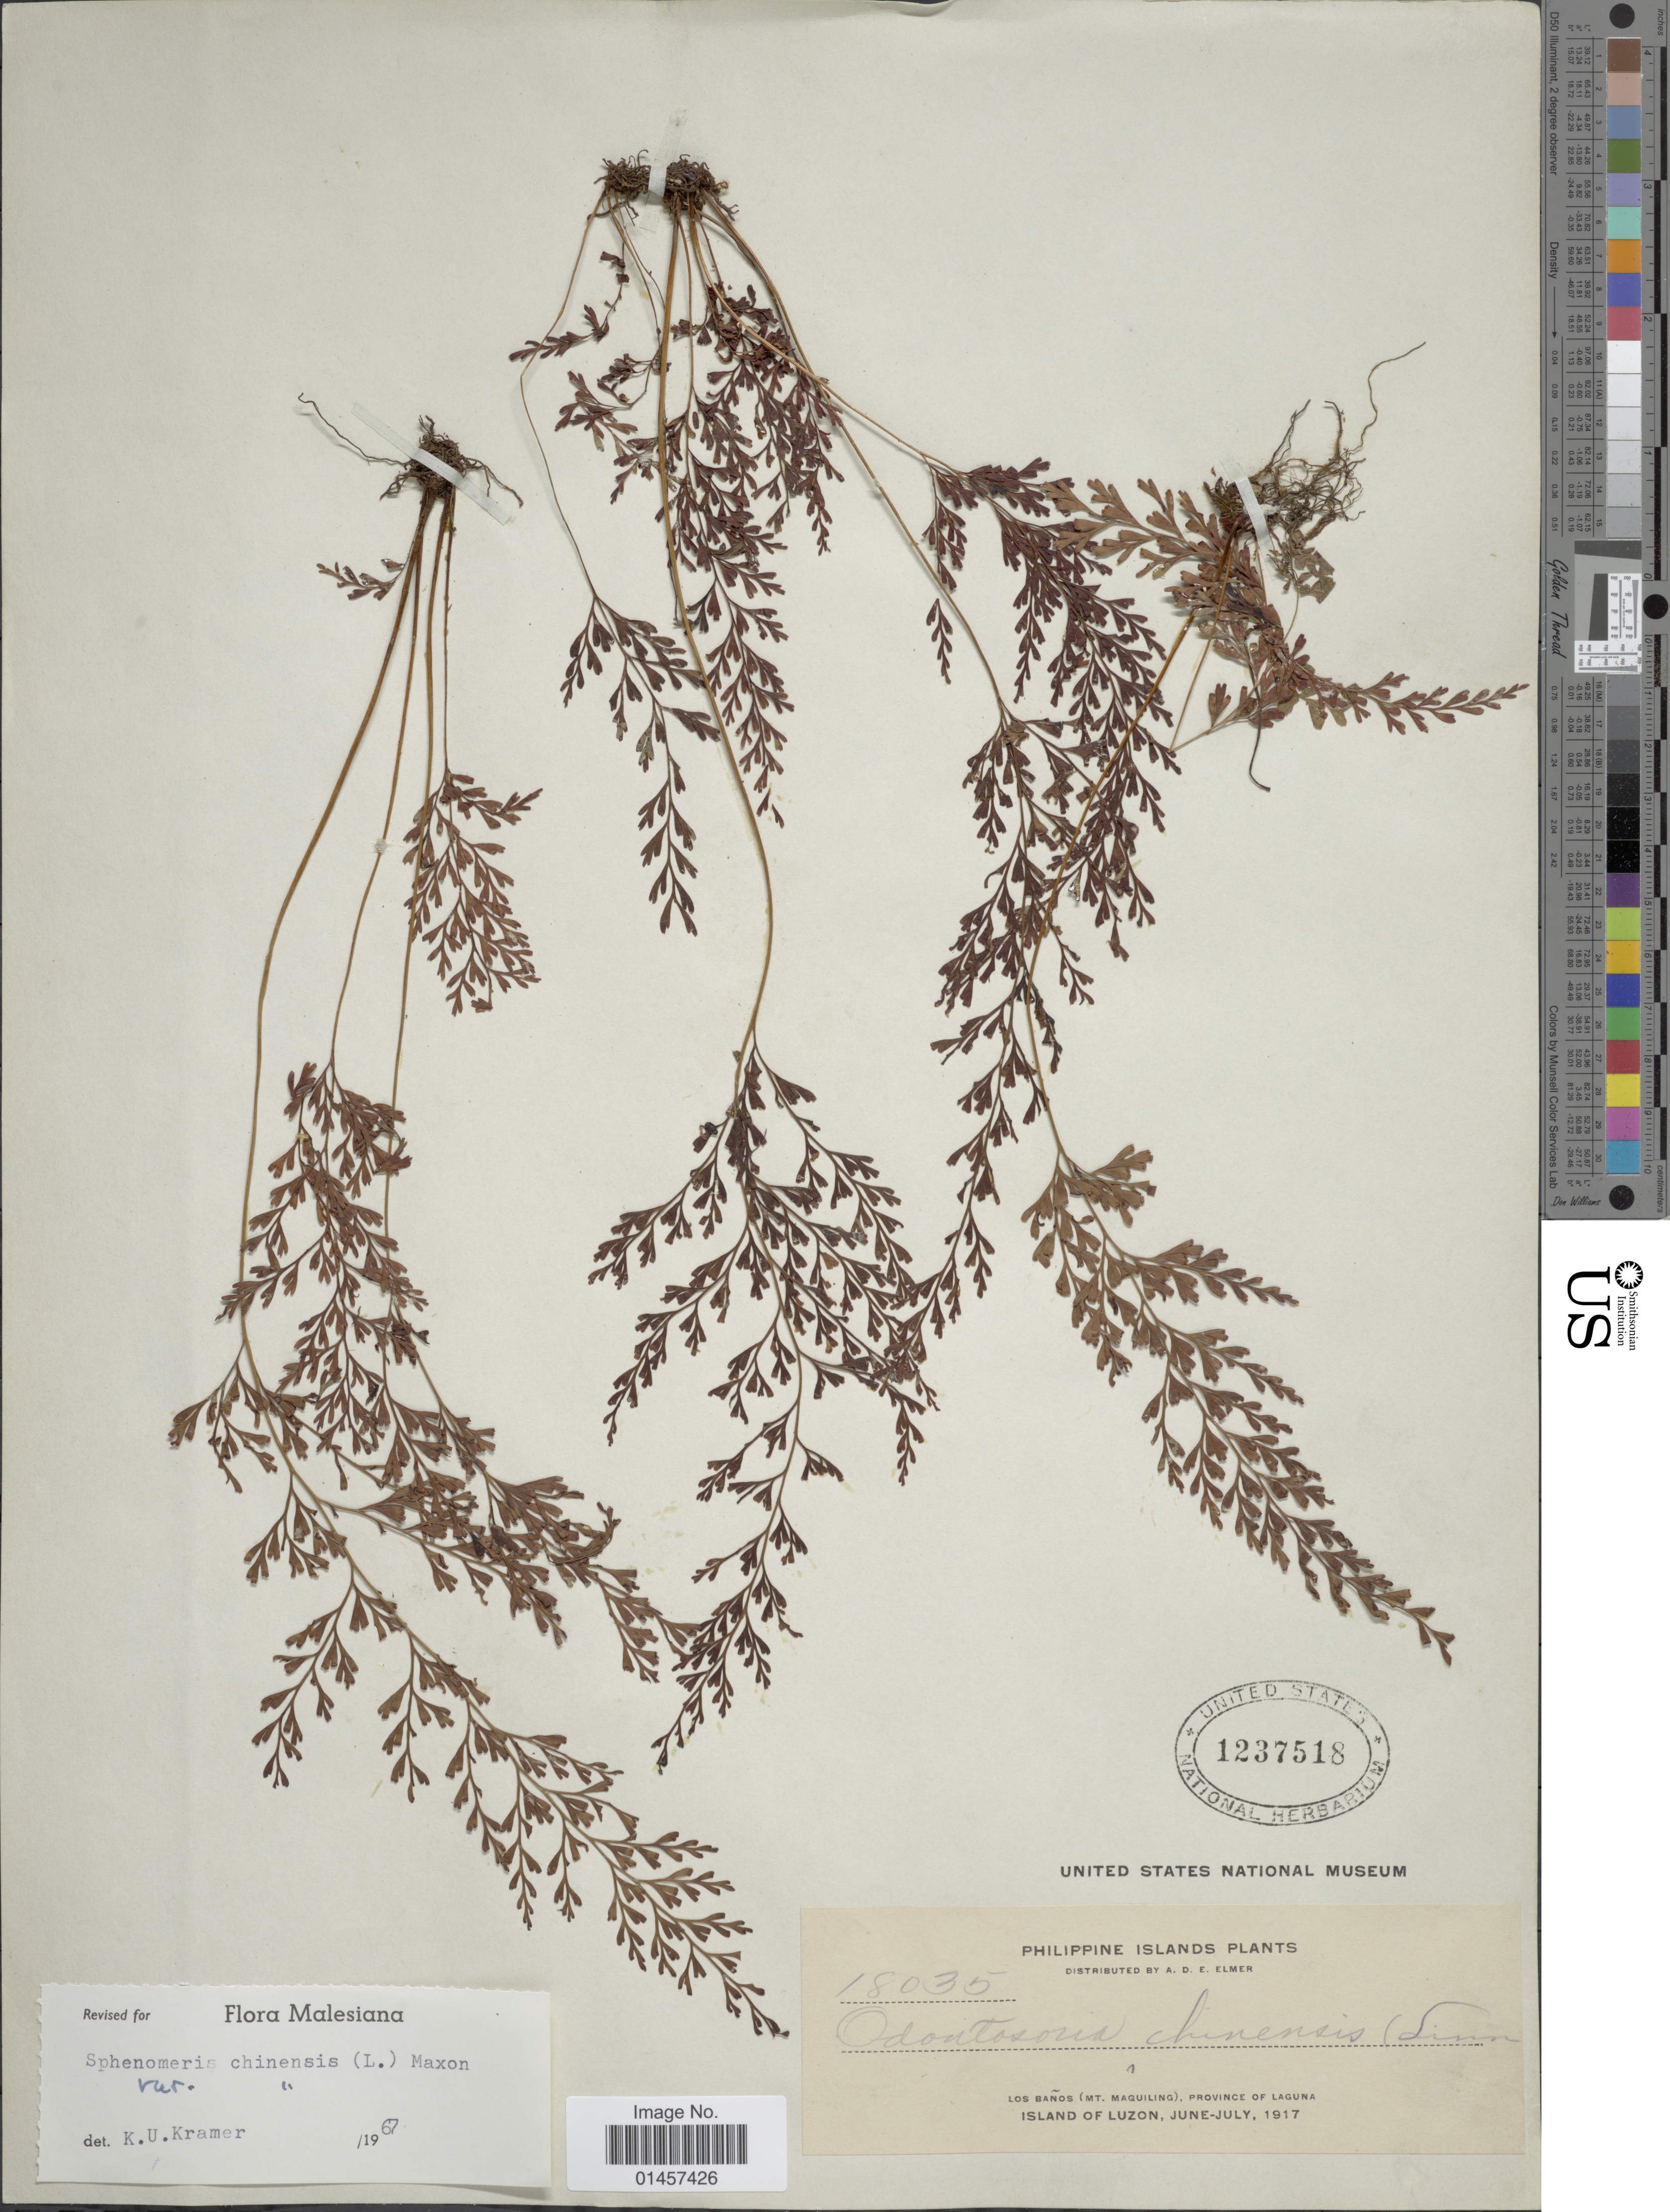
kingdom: Plantae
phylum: Tracheophyta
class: Polypodiopsida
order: Polypodiales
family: Lindsaeaceae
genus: Sphenomeris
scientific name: Sphenomeris chinensis var. chinensis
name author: (L.) Maxon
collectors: A. D. E. Elmer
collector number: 18035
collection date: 1917-06/1917-07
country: Philippines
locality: Los Baños(Mt. Maquiling) province of Laguna, Island of Luzon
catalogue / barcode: US 1237518